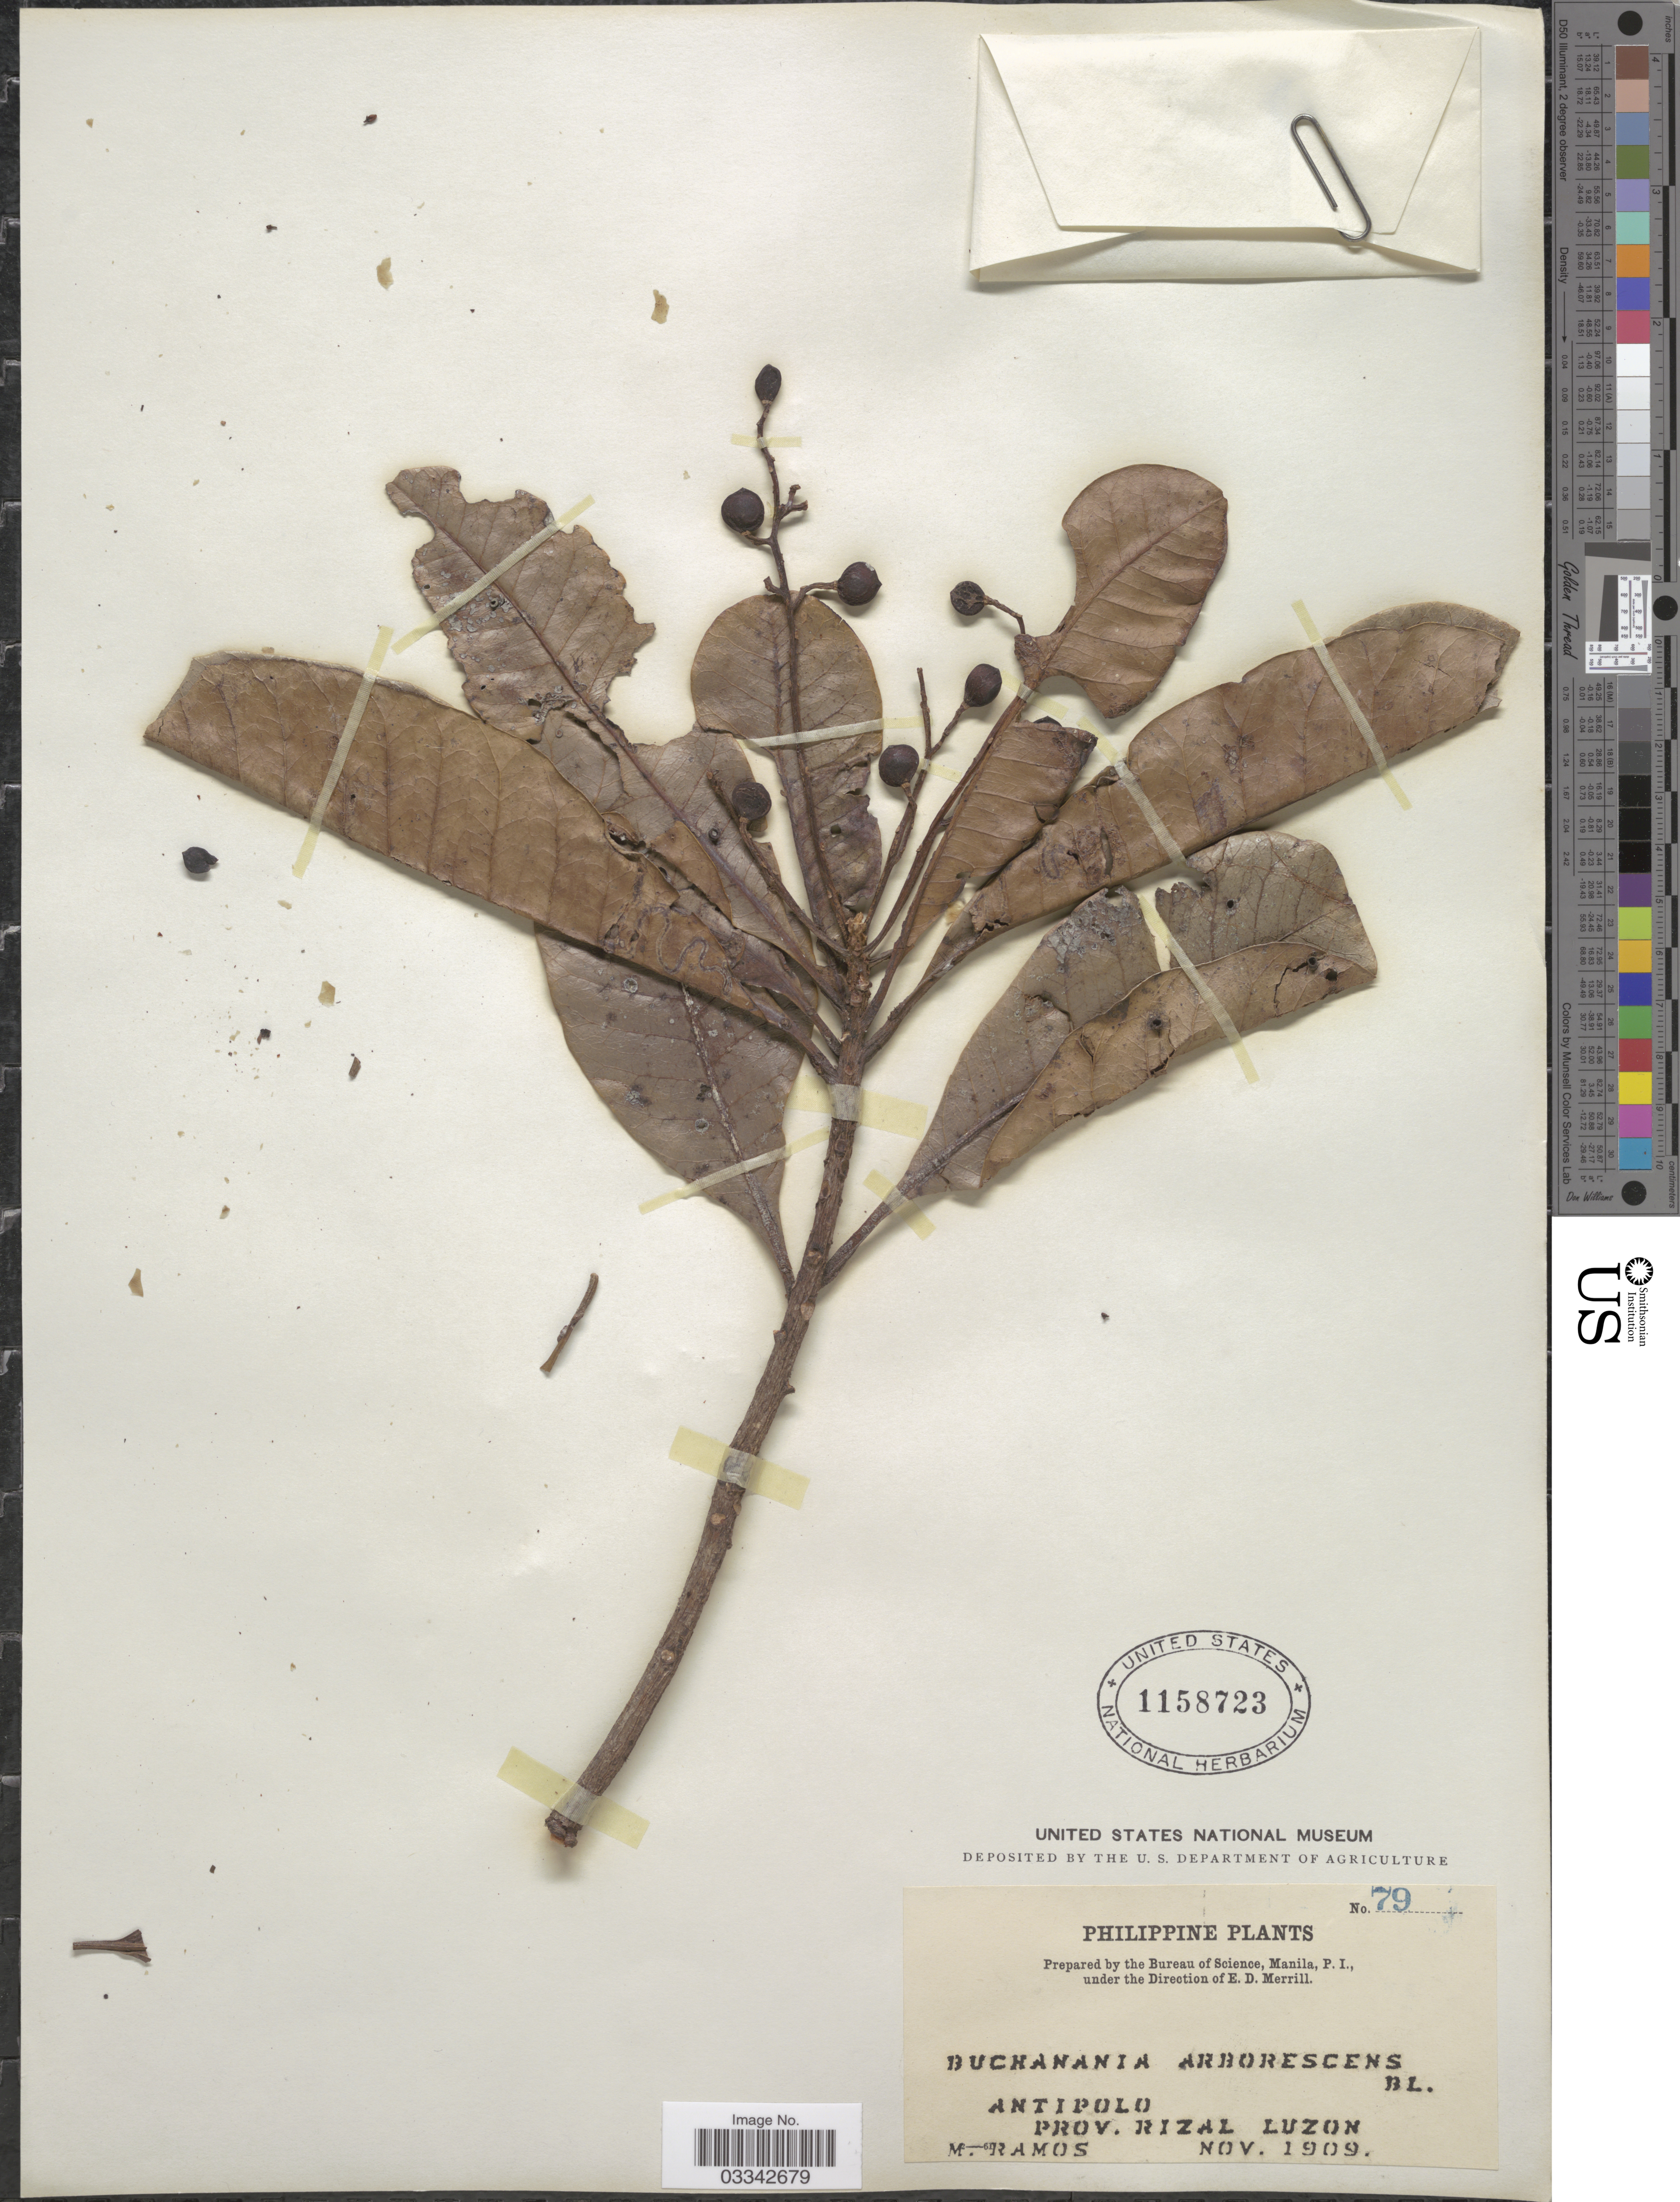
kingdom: Plantae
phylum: Tracheophyta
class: Magnoliopsida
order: Sapindales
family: Anacardiaceae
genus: Buchanania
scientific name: Buchanania arborescens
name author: (Blume) Blume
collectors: M. Ramos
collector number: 79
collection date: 1909-11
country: Philippines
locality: Antipolo. Prov. Rizal, Luzon.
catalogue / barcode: US 1158723